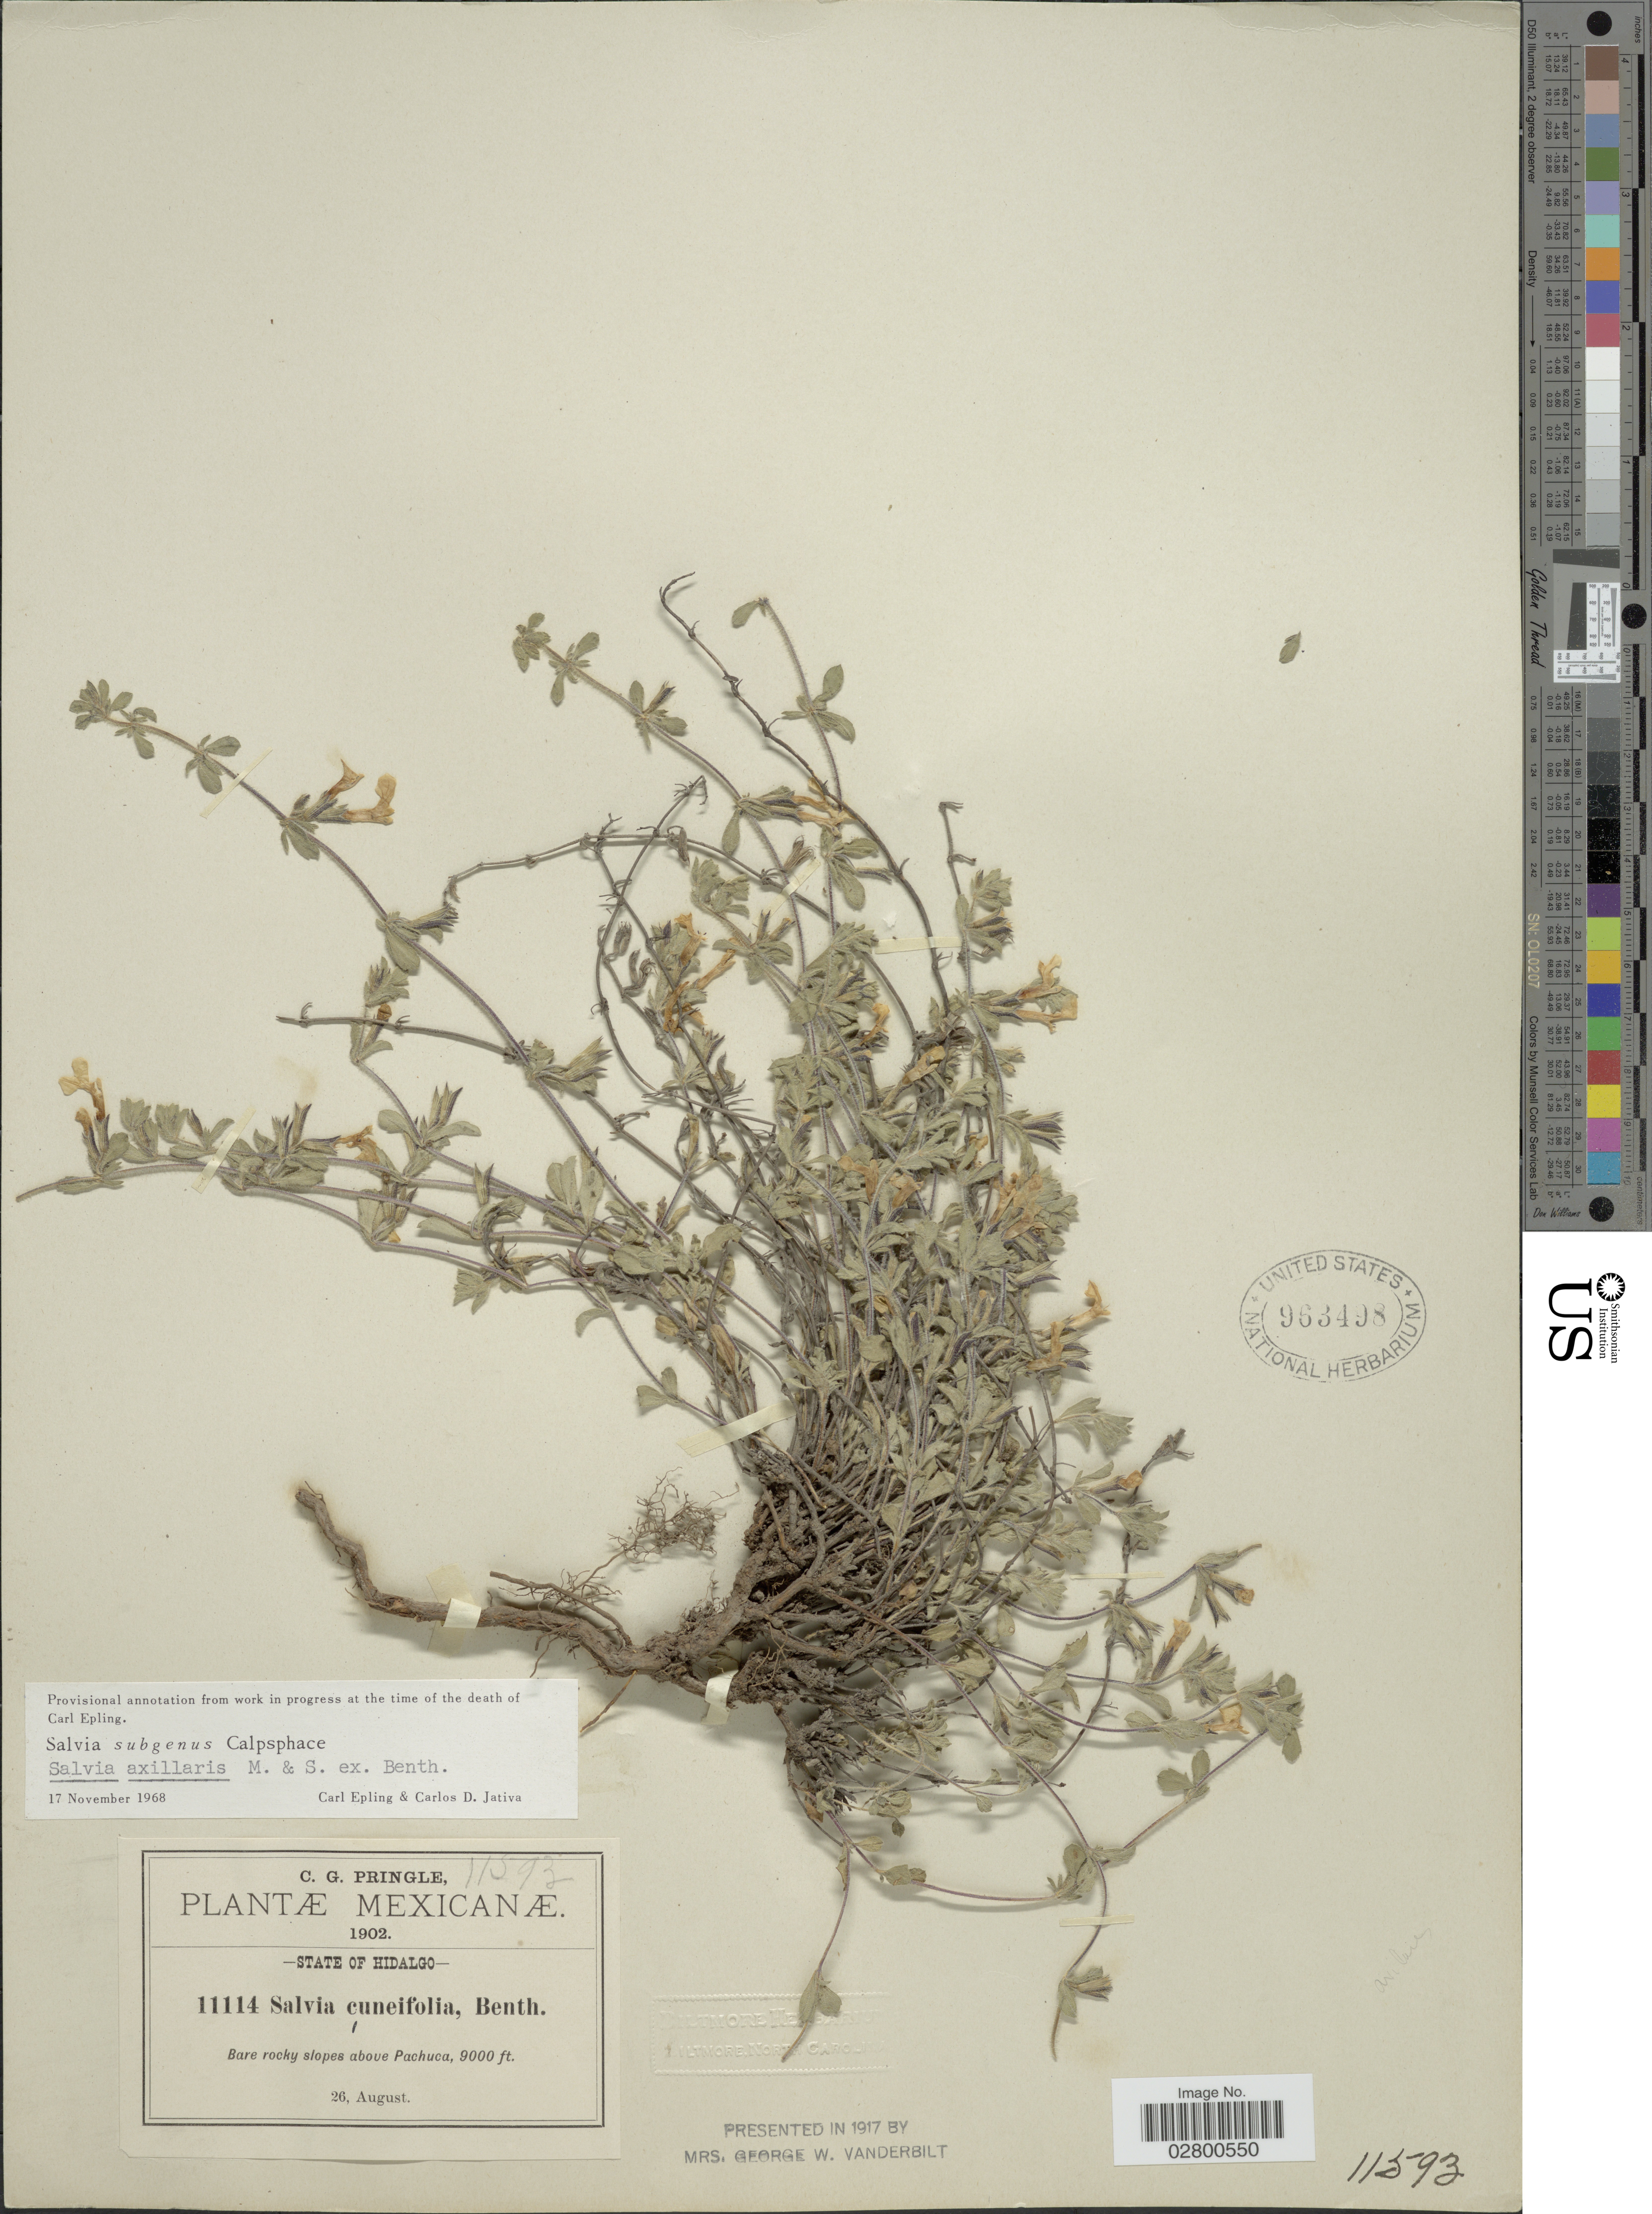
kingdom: Plantae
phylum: Tracheophyta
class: Magnoliopsida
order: Lamiales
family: Lamiaceae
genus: Salvia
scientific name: Salvia axillaris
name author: Moc. & Sessé ex Benth.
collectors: C. G. Pringle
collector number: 11114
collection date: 1902-08-26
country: Mexico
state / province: Hidalgo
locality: Bare rocky slopes above Pachuca.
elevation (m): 2743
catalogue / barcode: US 963498